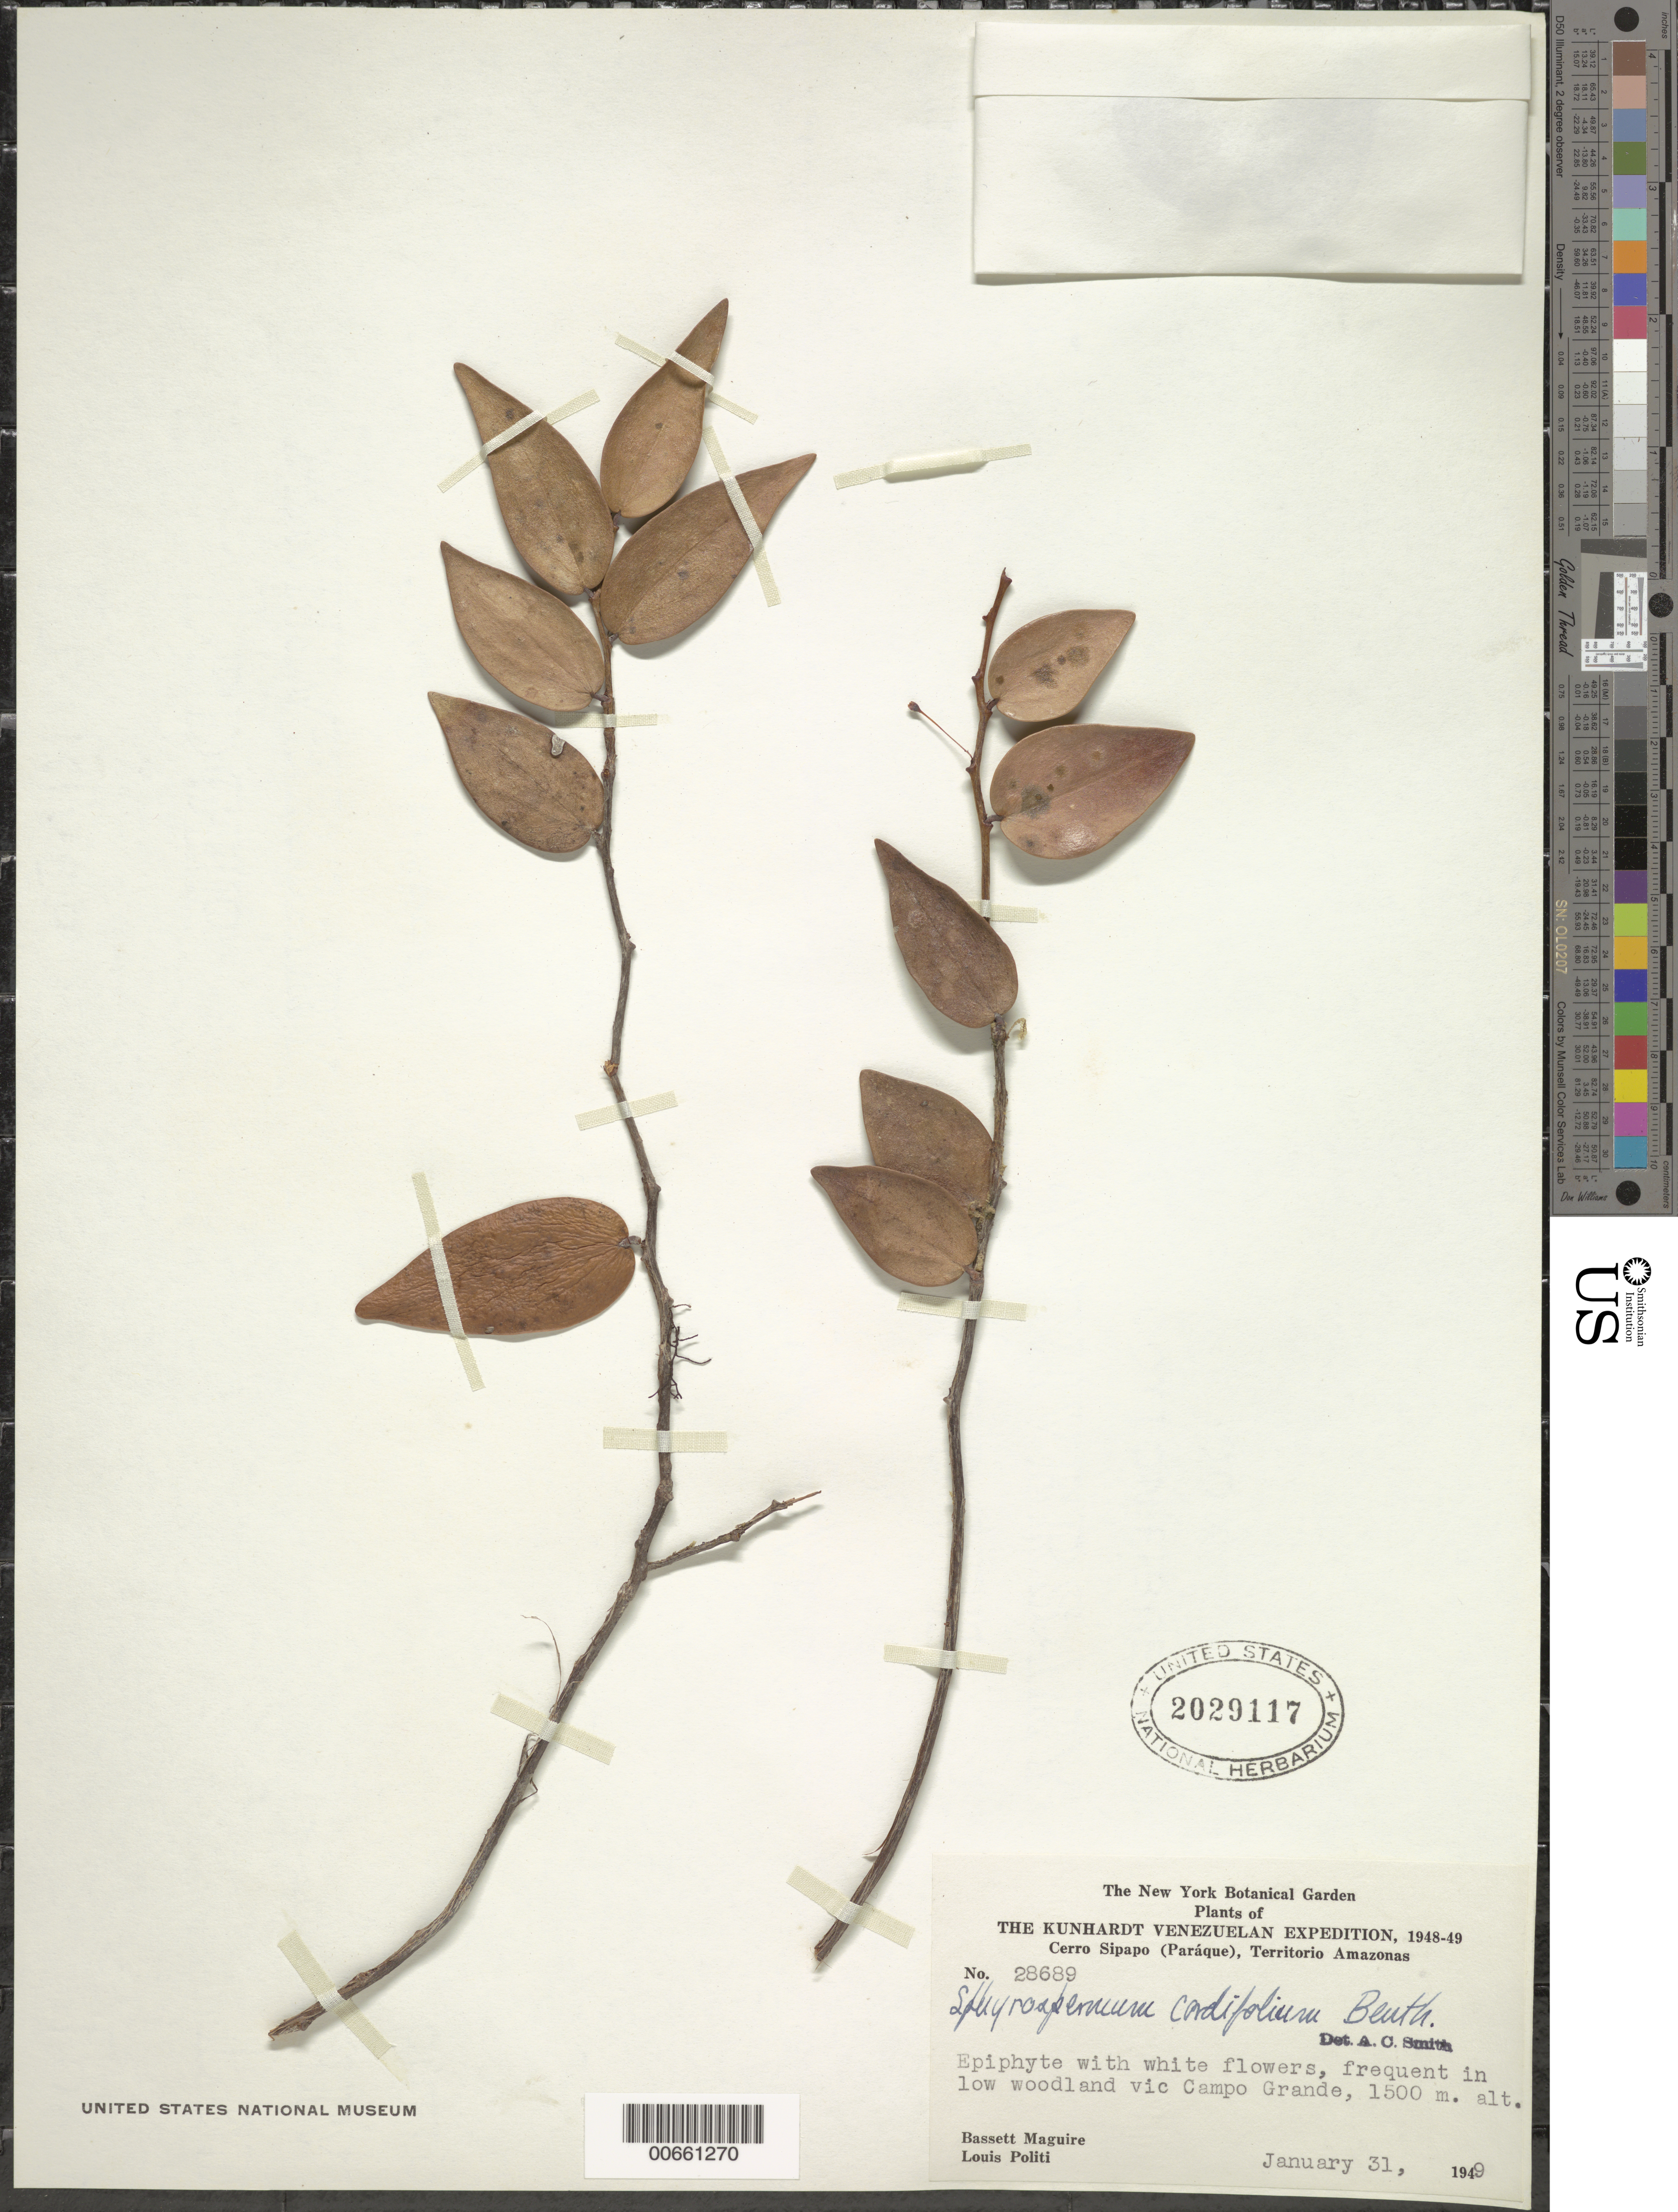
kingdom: Plantae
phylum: Tracheophyta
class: Magnoliopsida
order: Ericales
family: Ericaceae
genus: Sphyrospermum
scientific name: Sphyrospermum cordifolium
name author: Benth.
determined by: Smith, A. C.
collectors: B. Maguire & L. Politi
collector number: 28689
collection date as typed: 31-Jan-49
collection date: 1949-01-31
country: Venezuela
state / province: Amazonas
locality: Cerro Sipapo (Paráque), Campo Grande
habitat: Low woodland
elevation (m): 1500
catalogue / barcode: US 2029117